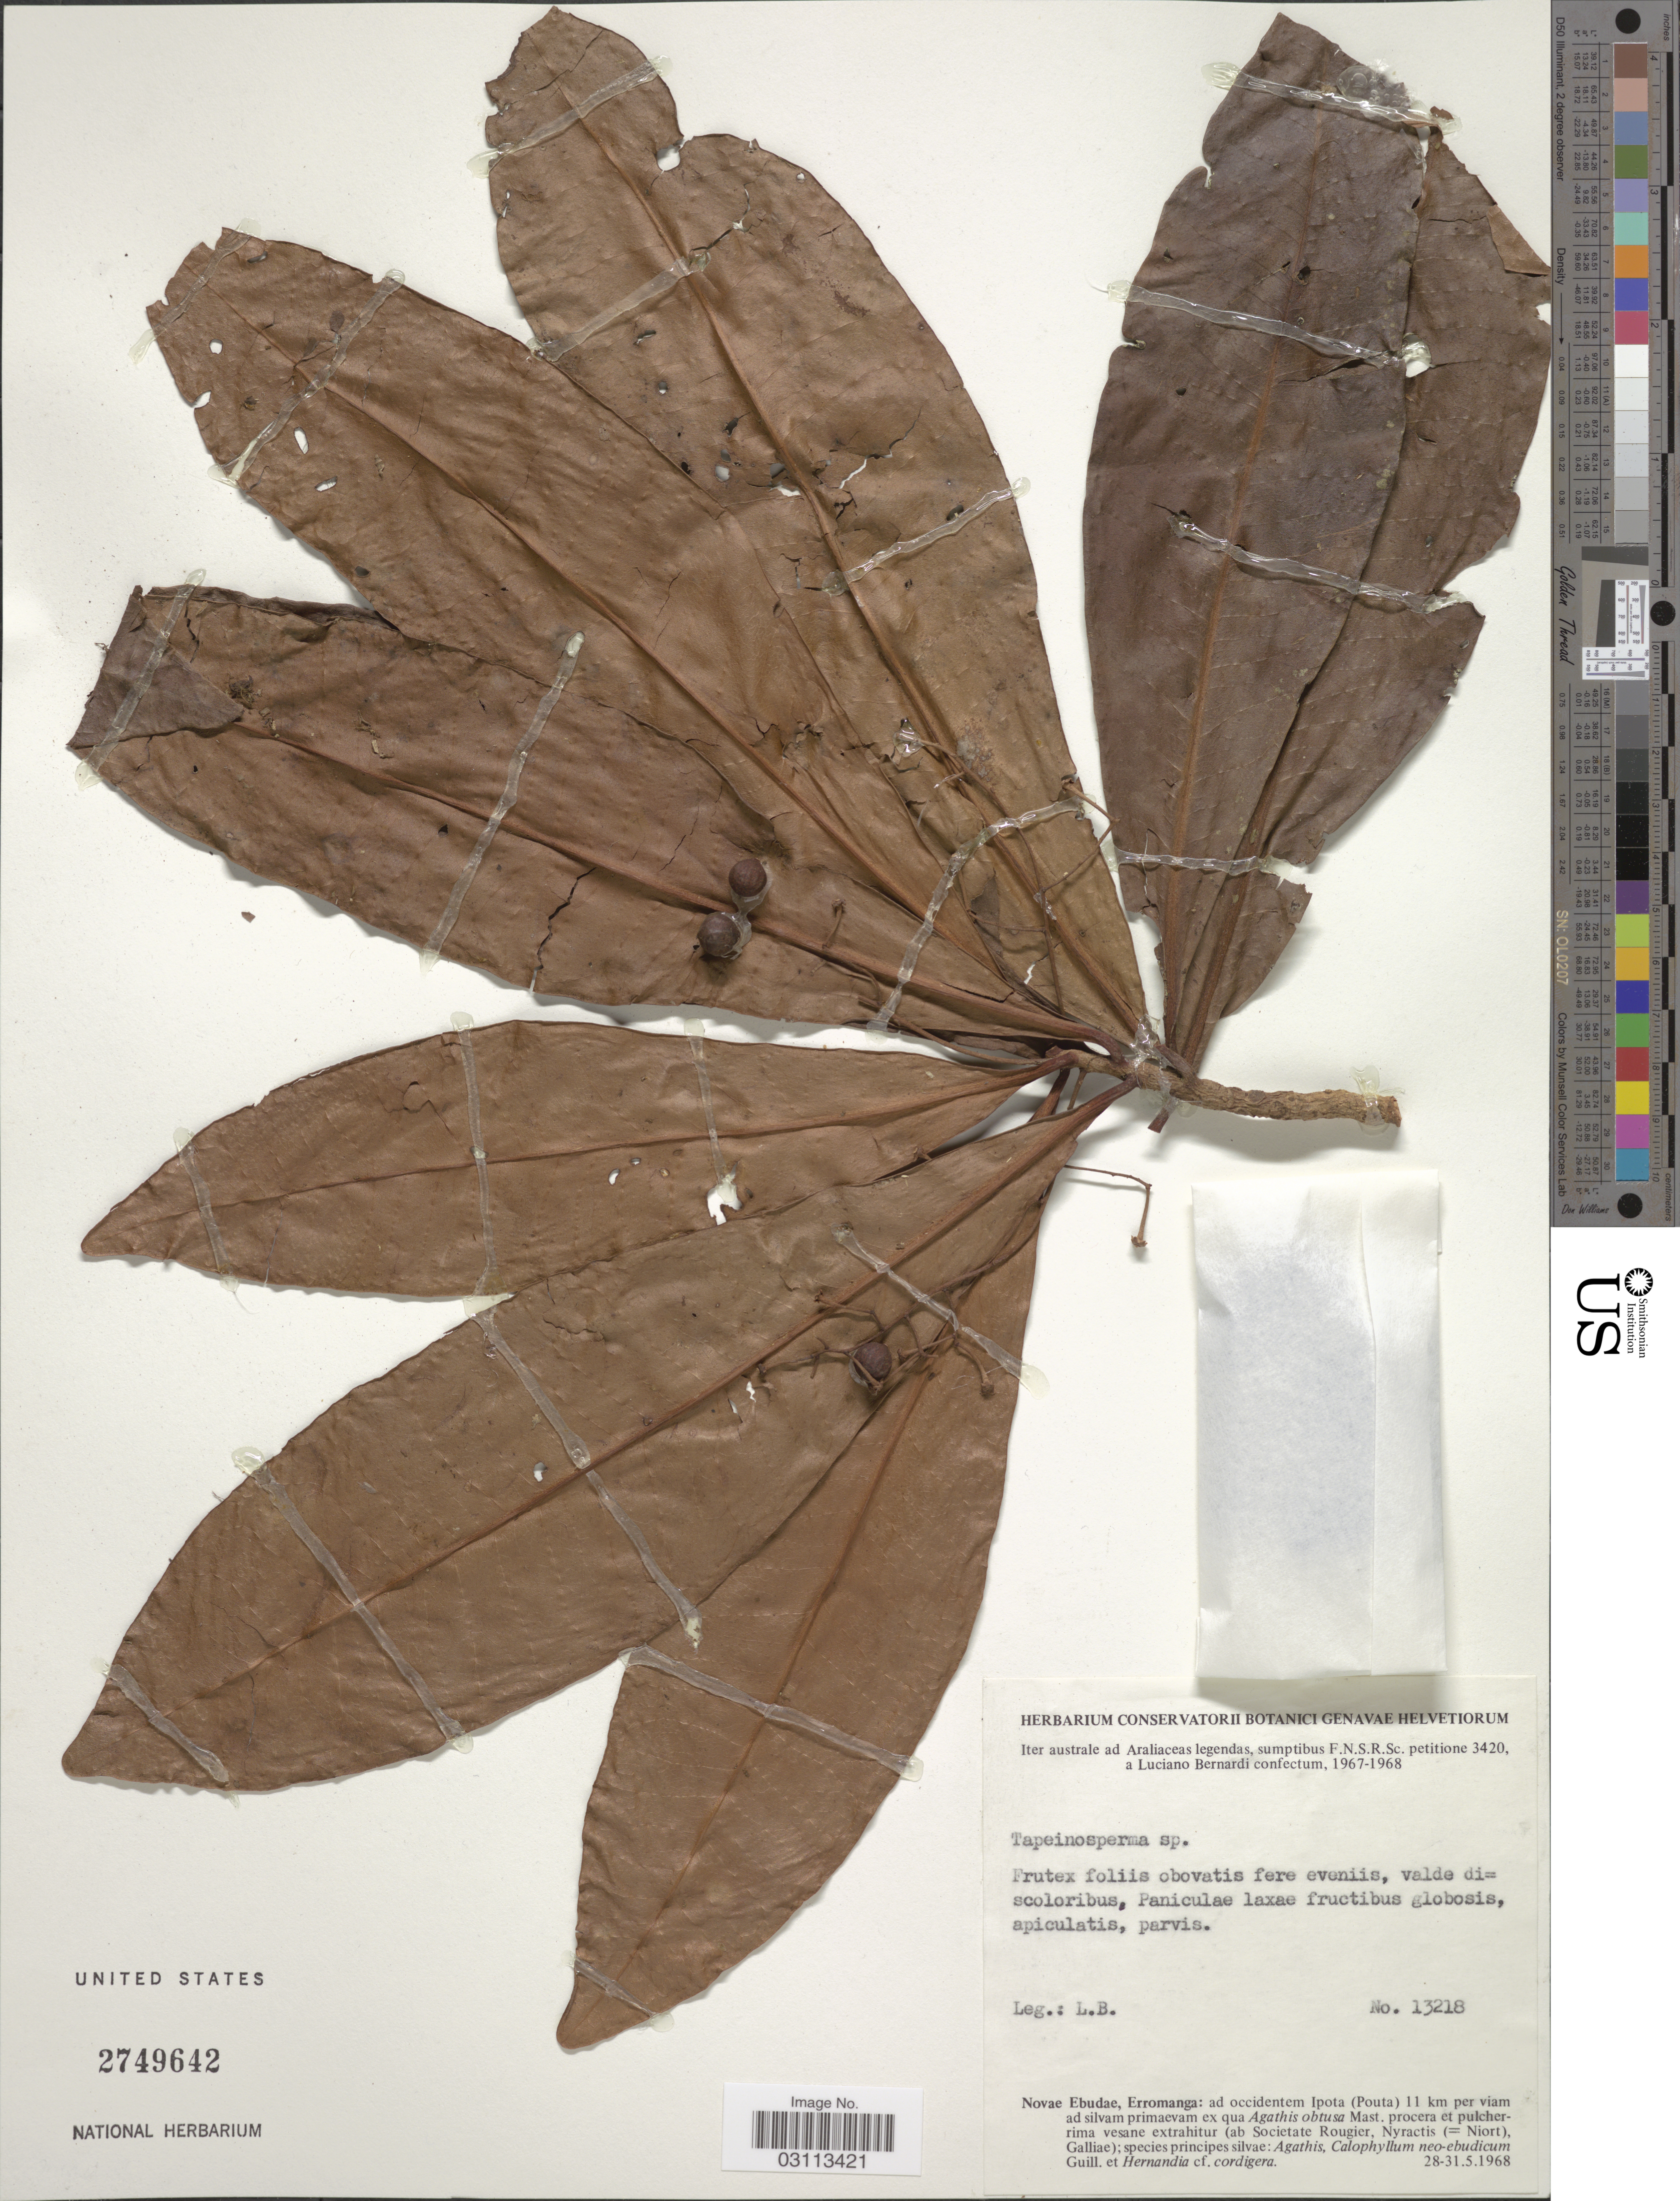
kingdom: Plantae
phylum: Tracheophyta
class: Magnoliopsida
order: Ericales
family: Primulaceae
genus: Tapeinosperma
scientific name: Tapeinosperma sp.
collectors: L. Bernardi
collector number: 13218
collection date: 1968-05-28/1968-05-31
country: Vanuatu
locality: Novae Ebudae, Erromanga: ad occidentem Ipota (Pouta) 11 km per viam ad silvam.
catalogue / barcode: US 2749642